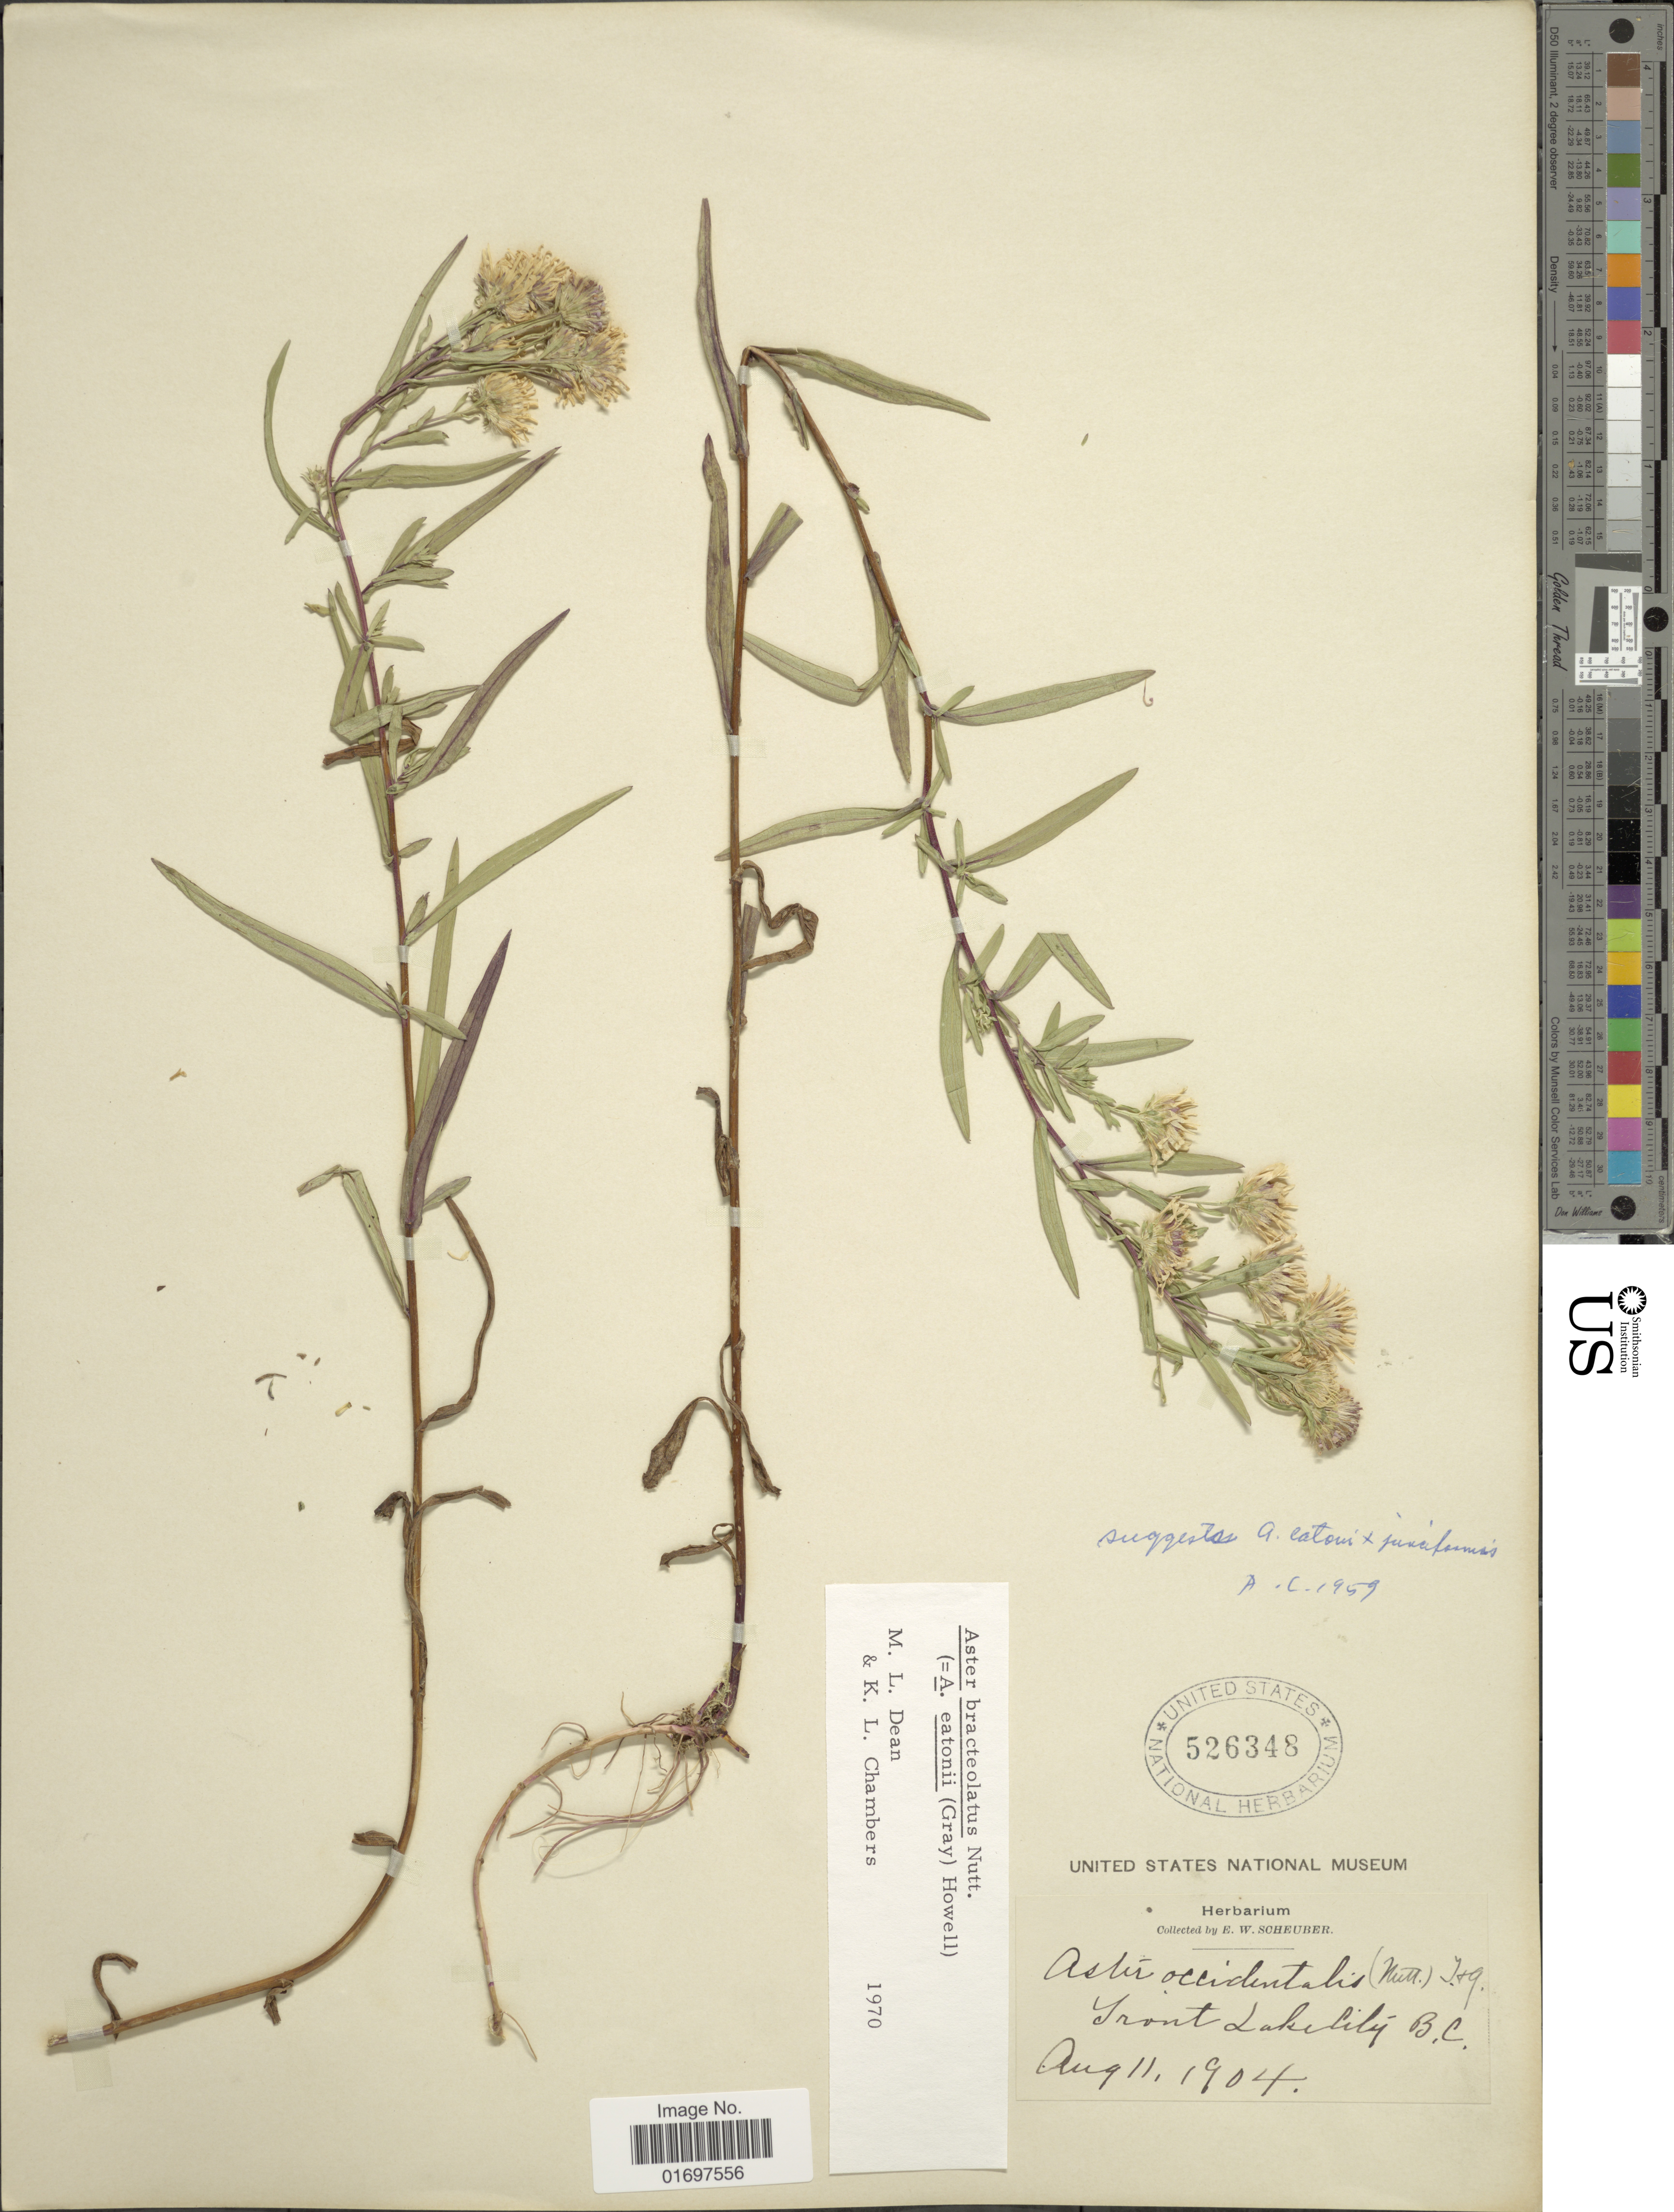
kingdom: Plantae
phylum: Tracheophyta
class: Magnoliopsida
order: Asterales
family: Asteraceae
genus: Symphyotrichum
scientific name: Symphyotrichum bracteolatum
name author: (Nutt.) G.L. Nesom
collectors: E. Scheuber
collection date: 1904-08-11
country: Canada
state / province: British Columbia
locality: Trout Lake City.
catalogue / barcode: US 526348